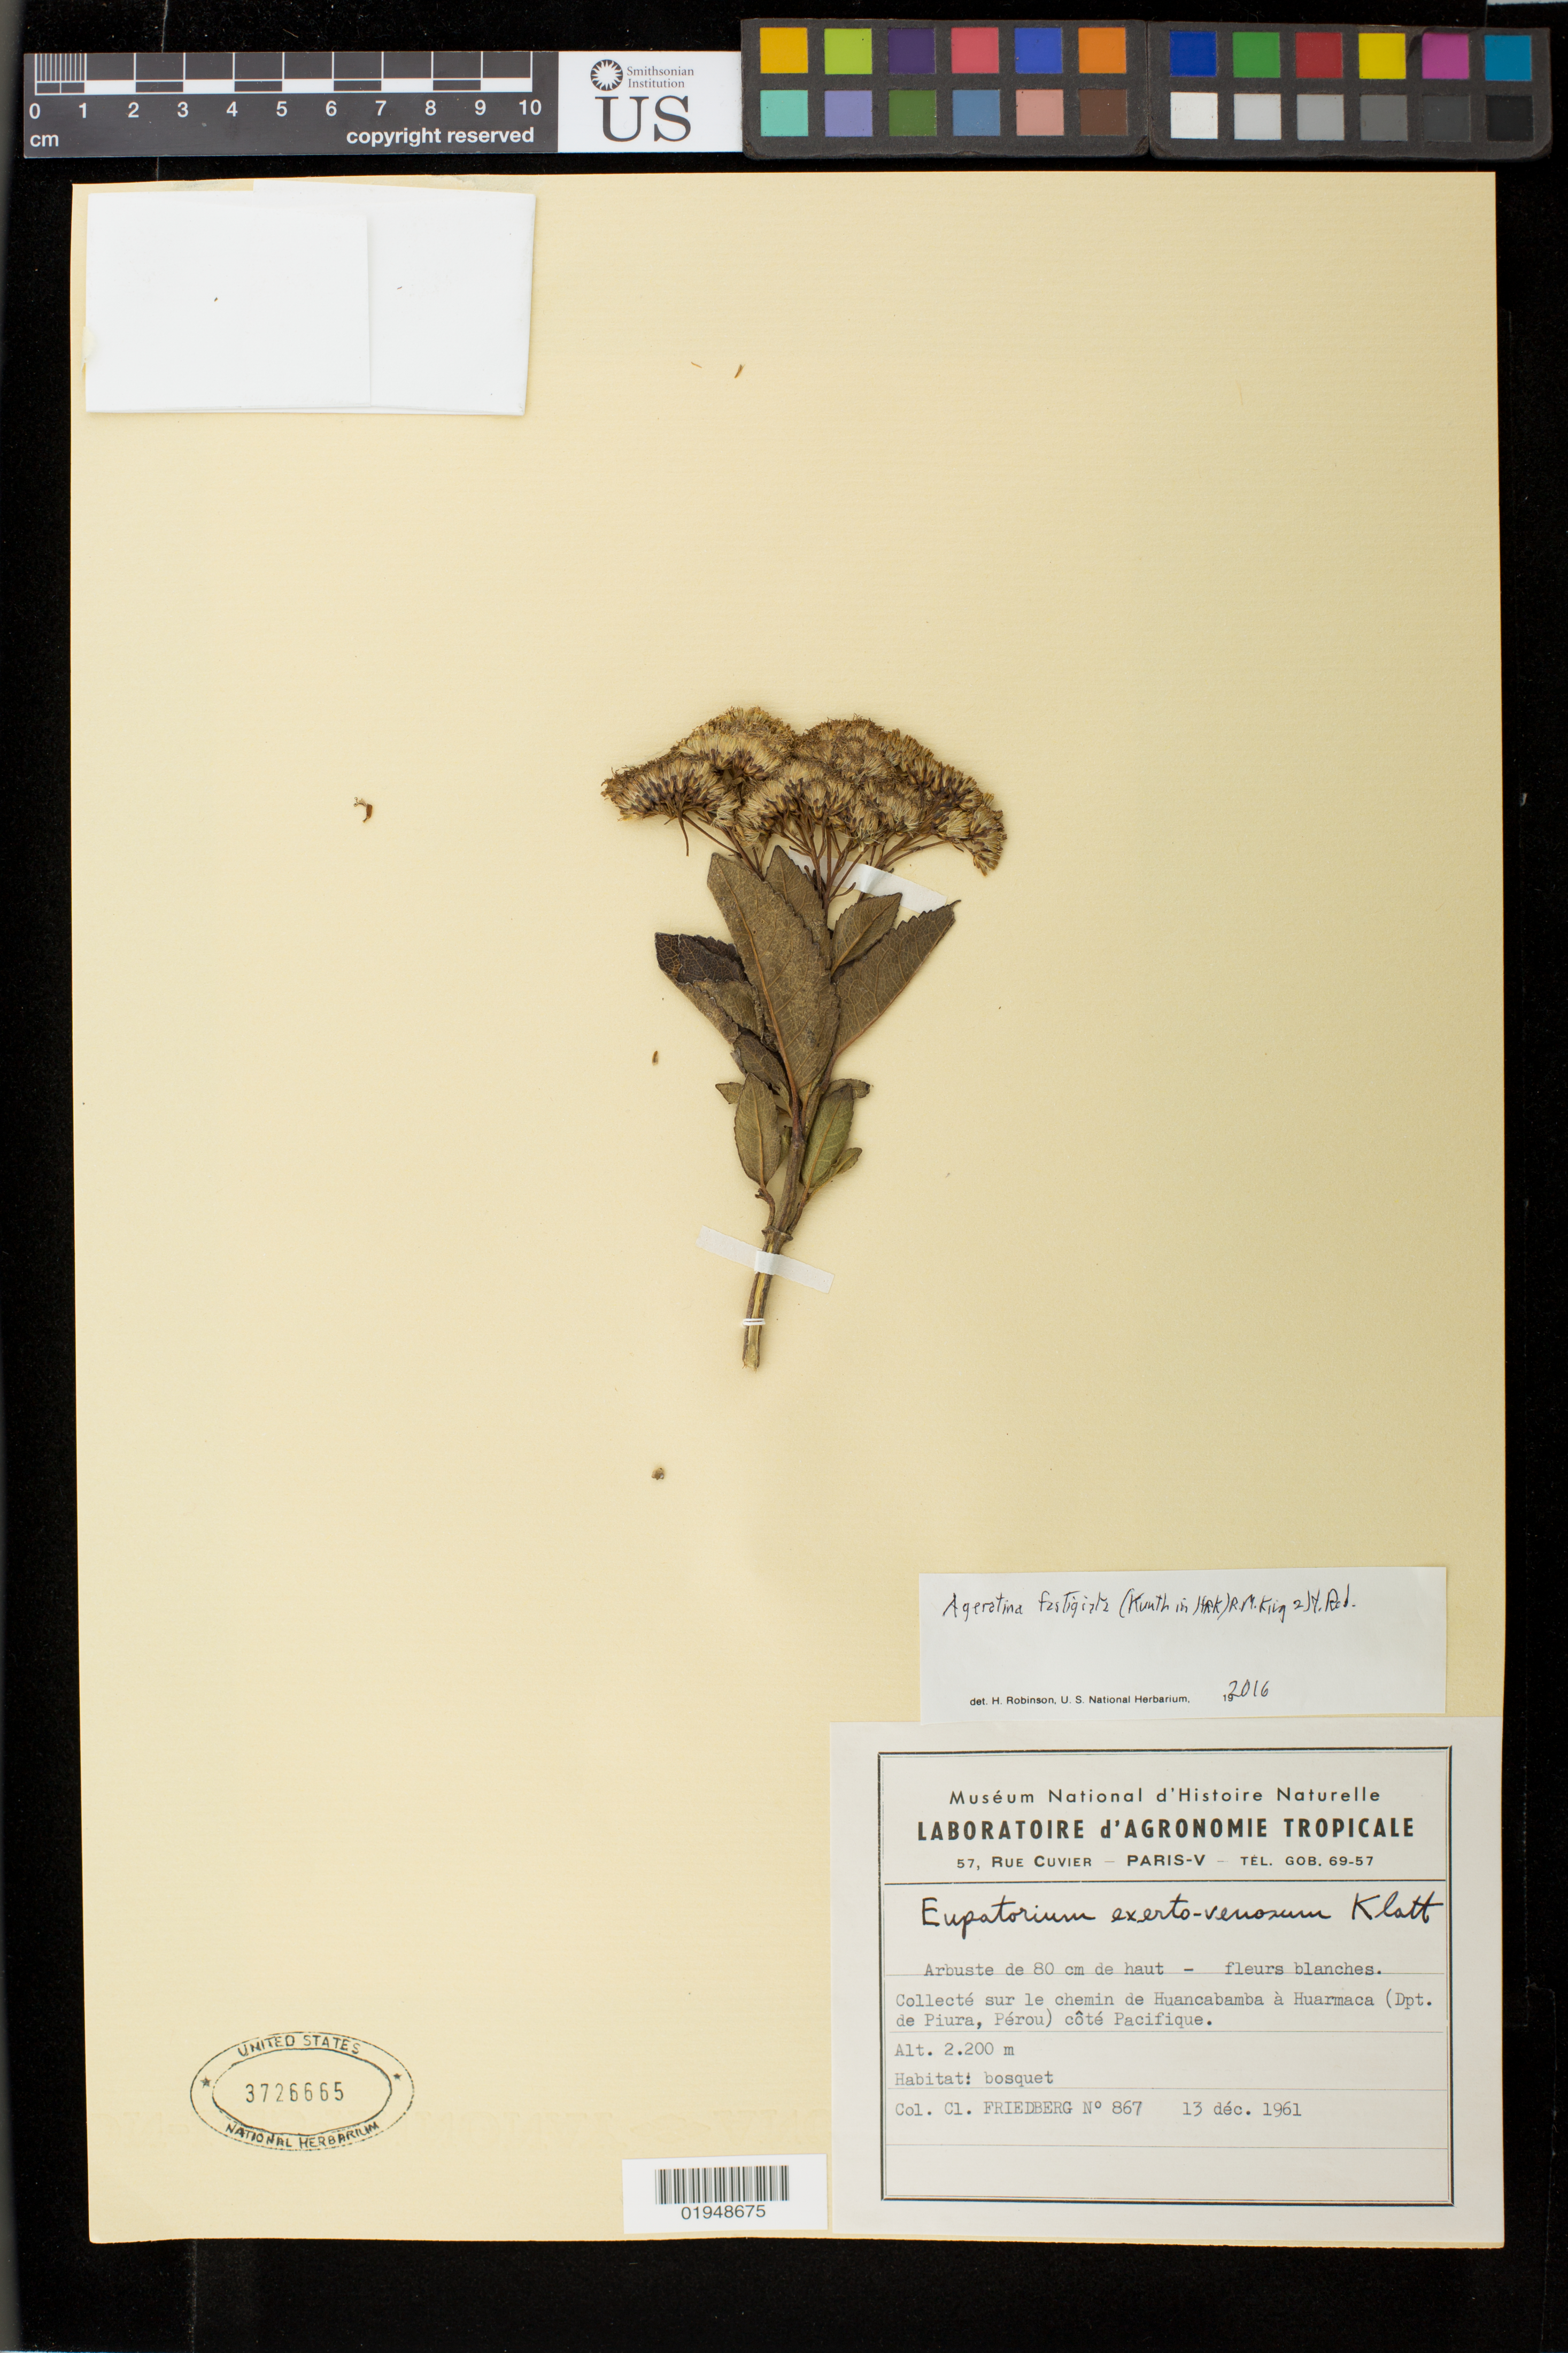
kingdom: Plantae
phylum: Tracheophyta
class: Magnoliopsida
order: Asterales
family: Asteraceae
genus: Ageratina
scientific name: Ageratina fastigiata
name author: (Kunth) R.M. King & H. Rob.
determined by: Robinson, Harold E.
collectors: C. Friedberg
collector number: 867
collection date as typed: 13 dec. 1961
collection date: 1961-12-13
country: Peru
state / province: Piura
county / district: Huancabamba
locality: sur le chemin de Huancabamba a Huarmaca (Dpt. de Piura, Perou) côté Pacifique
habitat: bosquet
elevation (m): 2200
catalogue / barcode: US 3726665